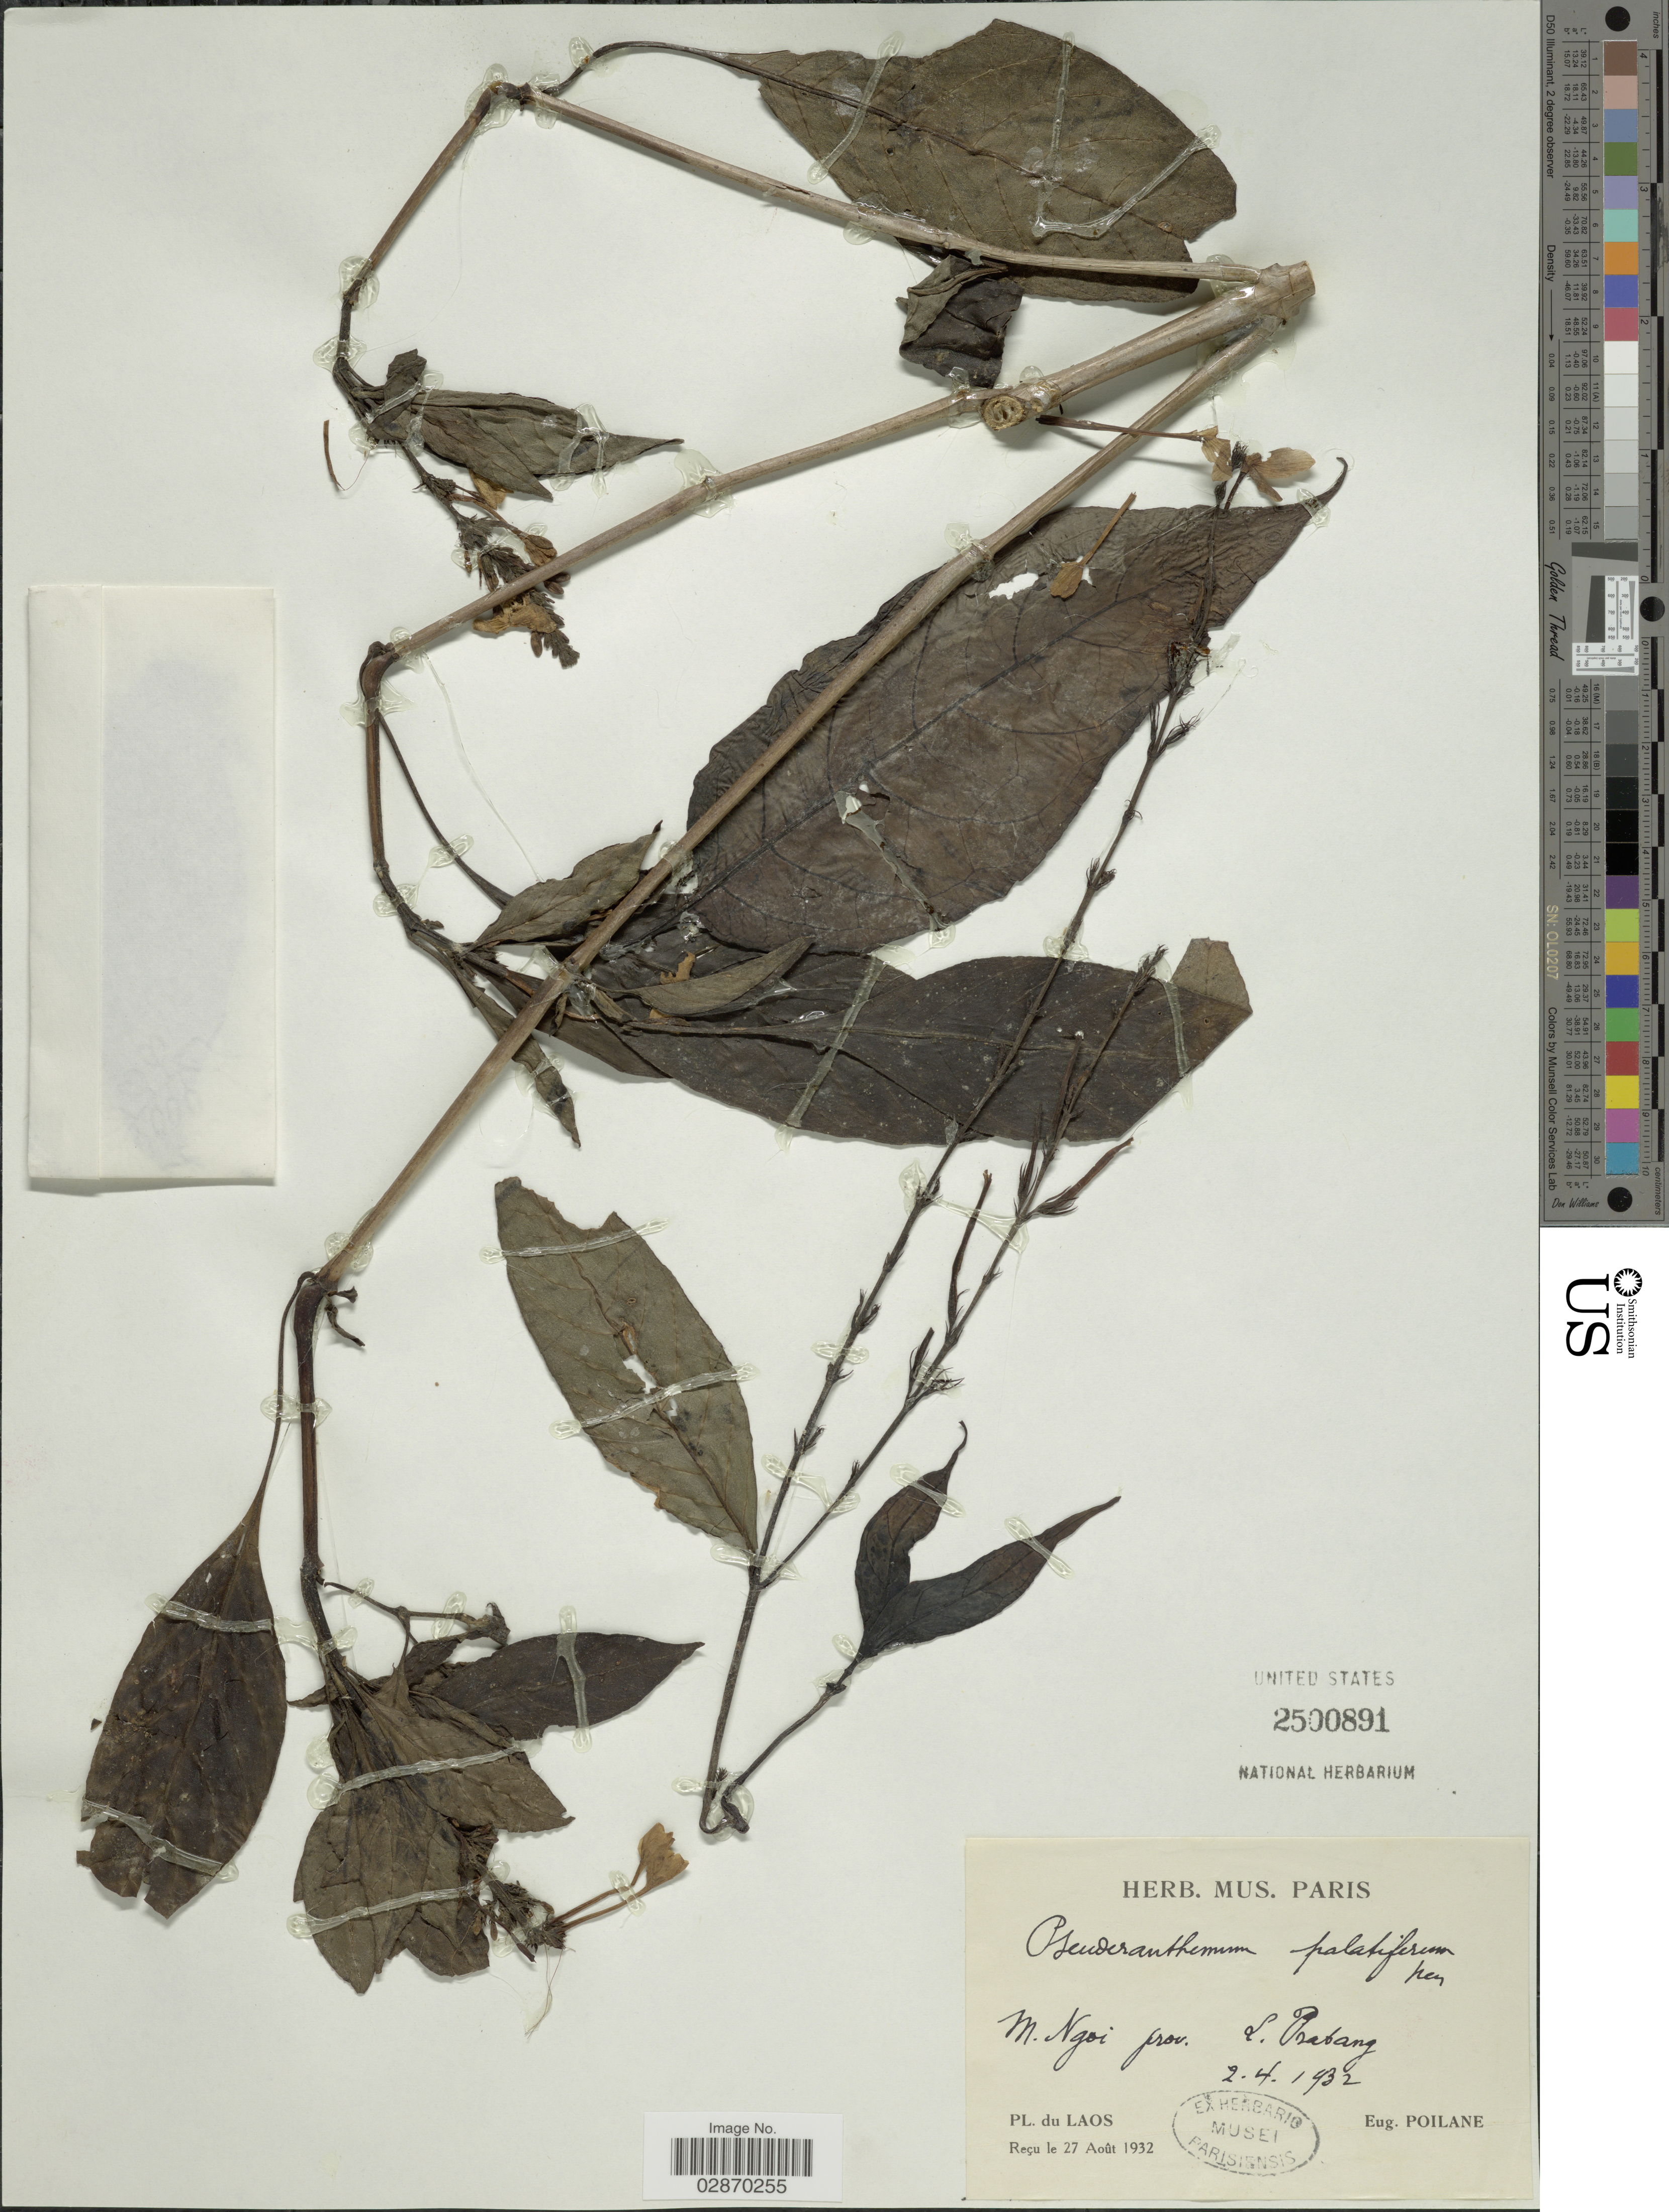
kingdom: Plantae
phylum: Tracheophyta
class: Magnoliopsida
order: Lamiales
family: Acanthaceae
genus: Pseuderanthemum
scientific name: Pseuderanthemum palatiferum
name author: (Wall.) Radlk.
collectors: E. Poilane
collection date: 1932-04-02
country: Laos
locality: M. Ngoi prov. L. Prabang, Laos.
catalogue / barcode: US 2500891